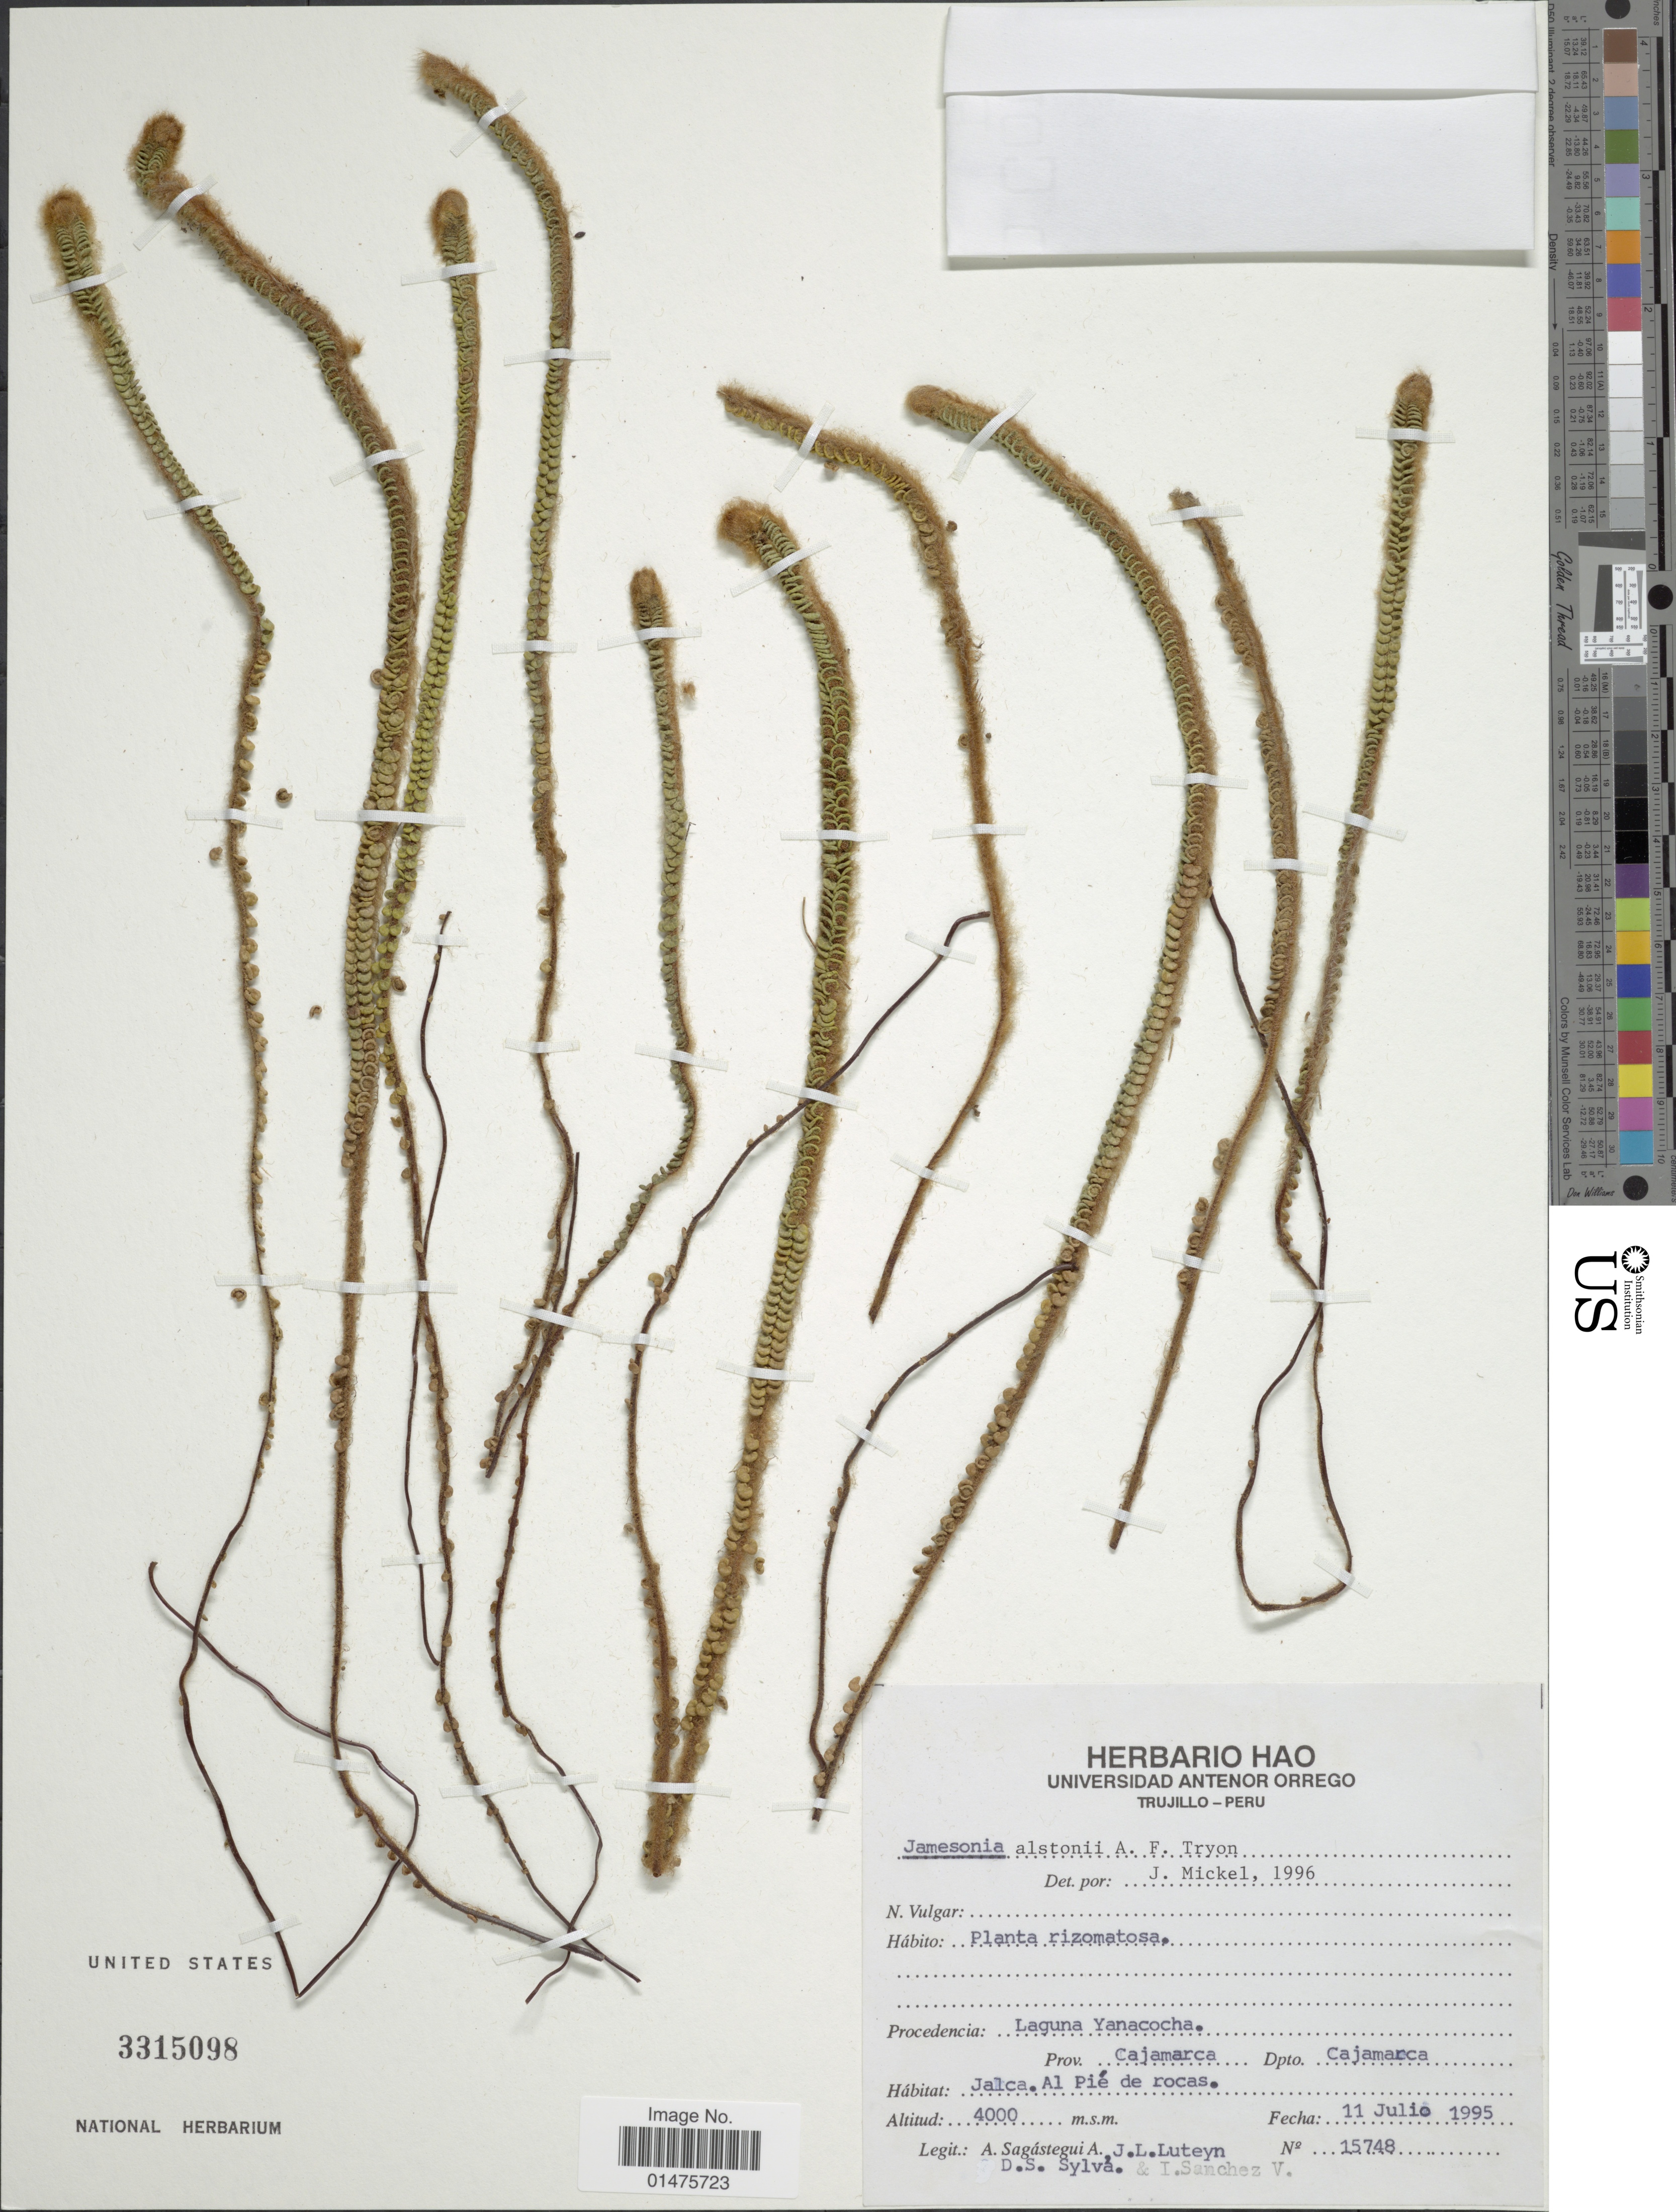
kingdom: Plantae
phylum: Tracheophyta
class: Polypodiopsida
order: Polypodiales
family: Pteridaceae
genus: Jamesonia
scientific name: Jamesonia alstonii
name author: A.F. Tryon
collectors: A. Sagástegui A., J. L. Luteyn, D. Sylva & I. Sánchez Vega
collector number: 15748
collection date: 1995-07-11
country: Peru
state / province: Cajamarca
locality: Laguna Yanacocha,Depto Cajamarca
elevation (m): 4000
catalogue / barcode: US 3315098